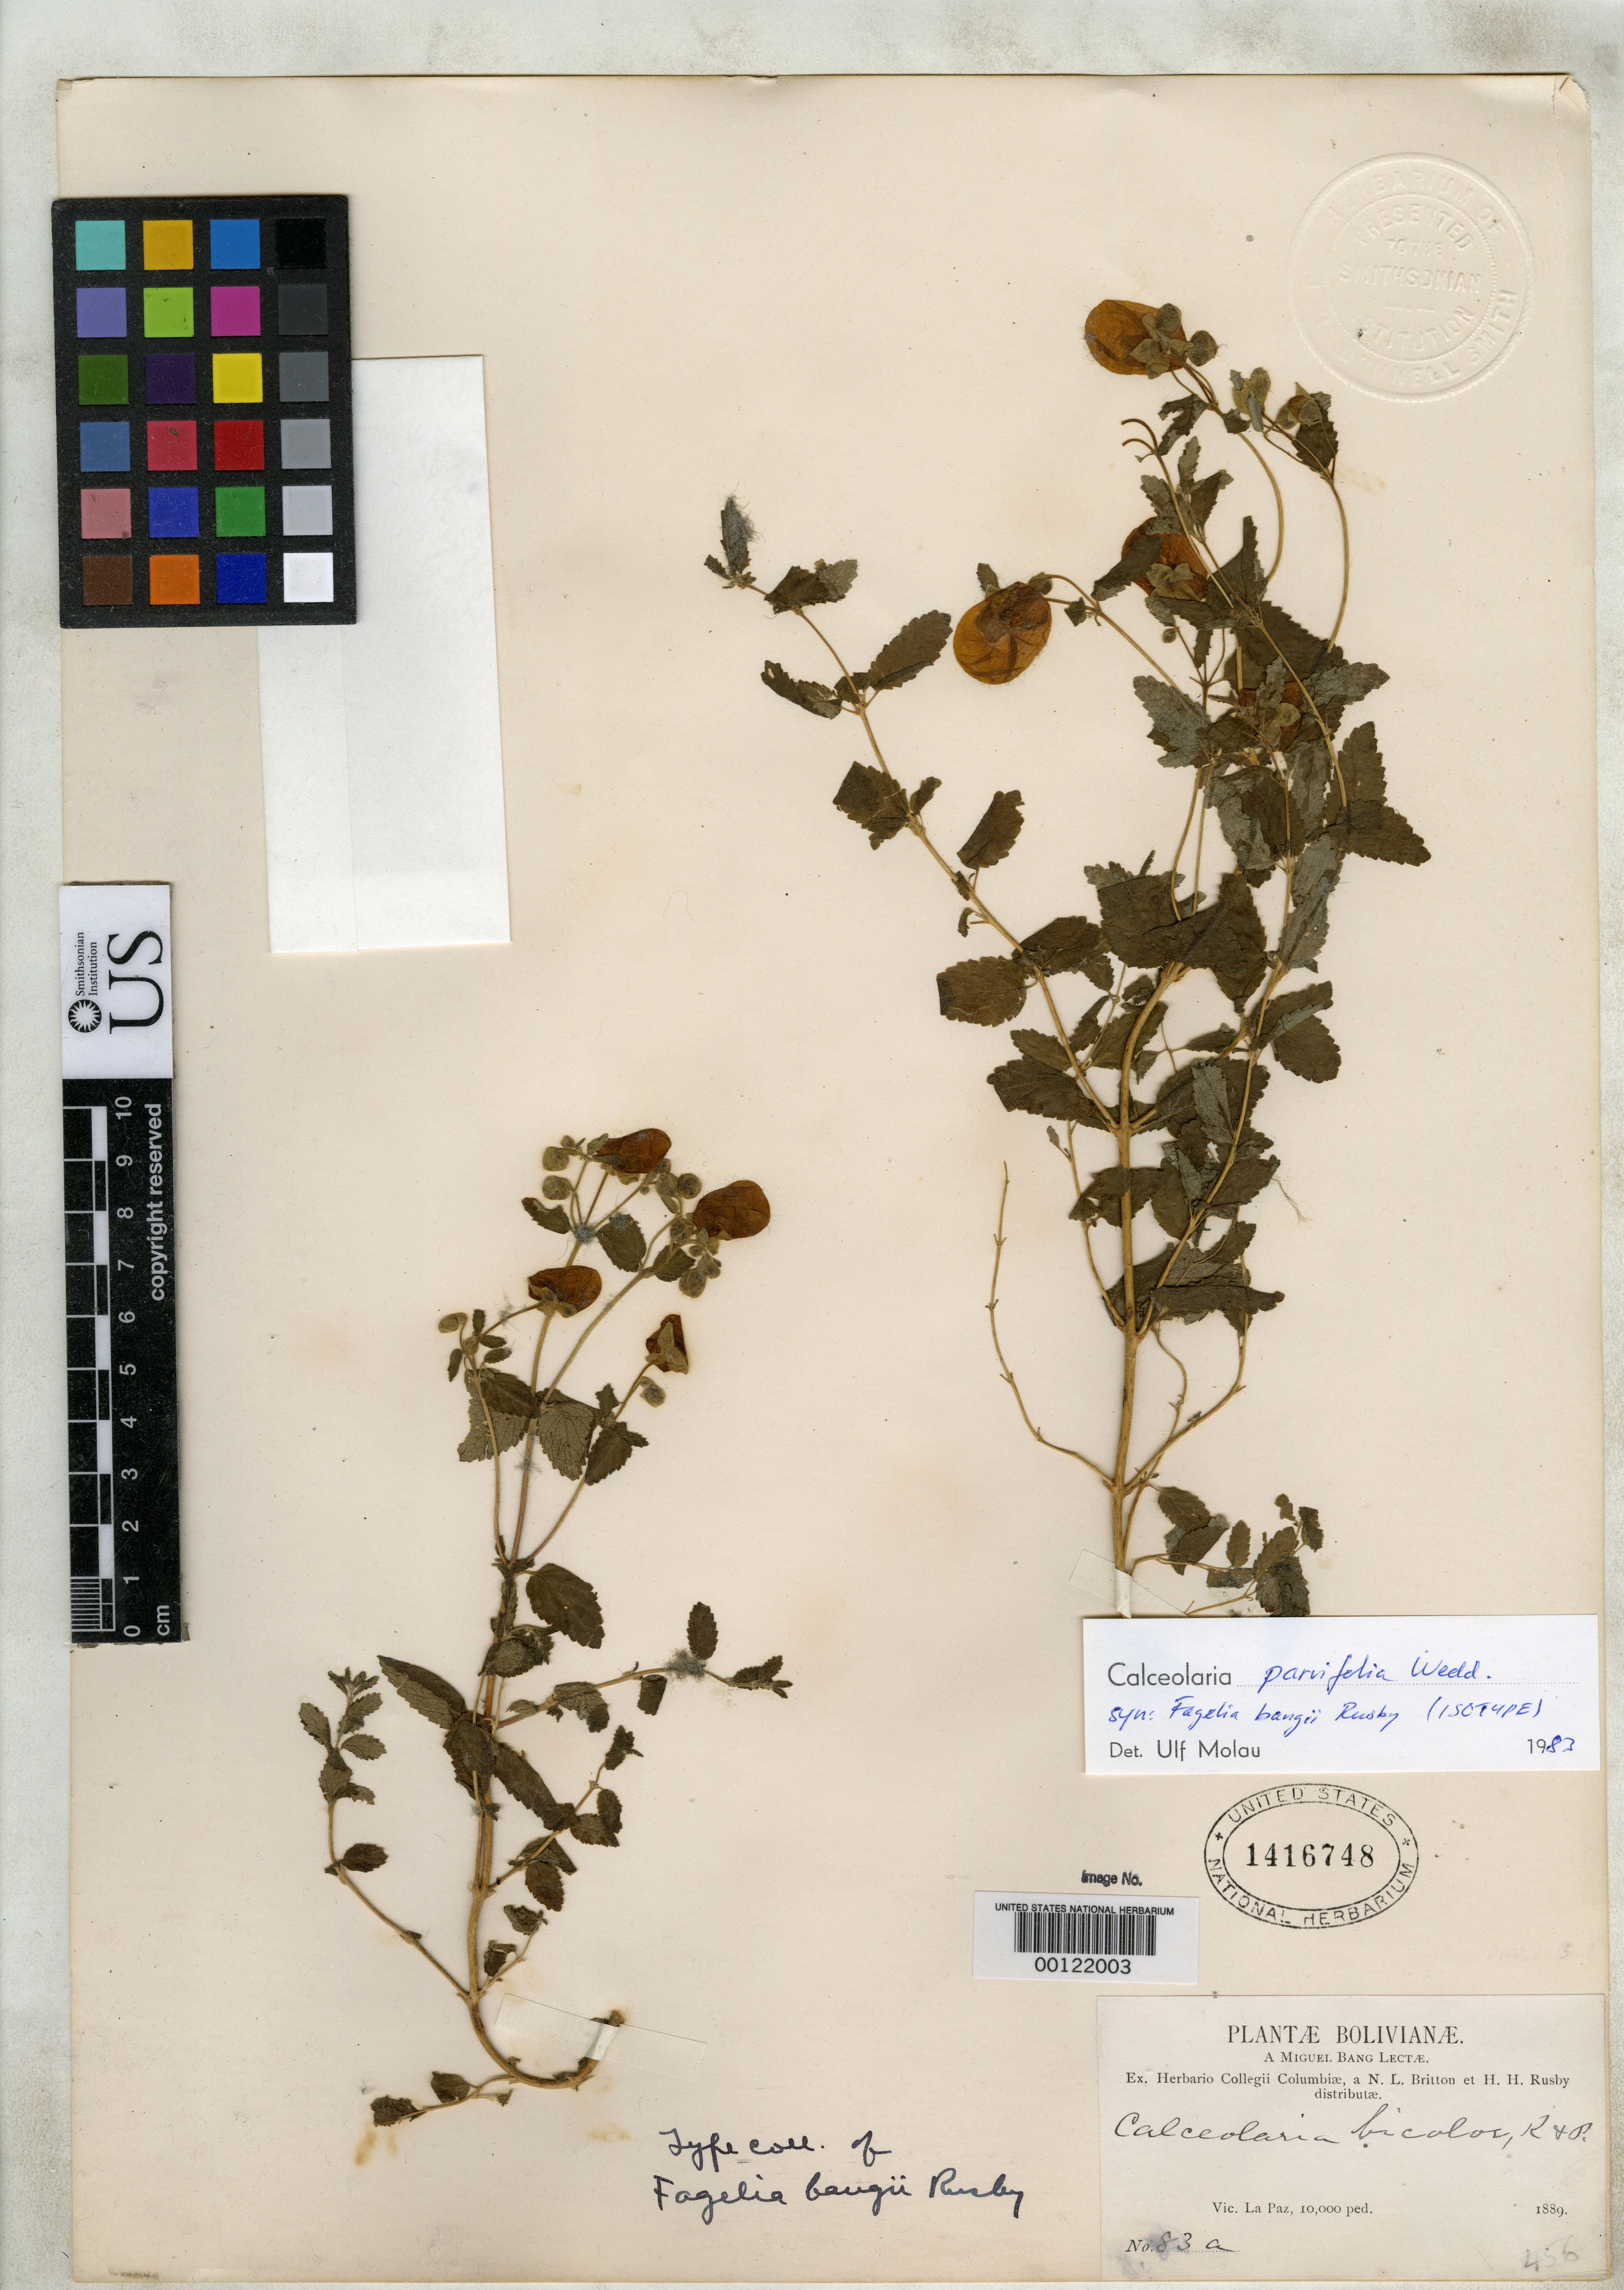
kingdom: Plantae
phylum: Tracheophyta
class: Magnoliopsida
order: Lamiales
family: Calceolariaceae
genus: Fagelia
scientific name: Fagelia bangii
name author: Rusby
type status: Isotype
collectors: M. Bang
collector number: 83a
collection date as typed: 1889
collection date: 1889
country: Bolivia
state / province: La Paz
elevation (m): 3048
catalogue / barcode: US 1416748